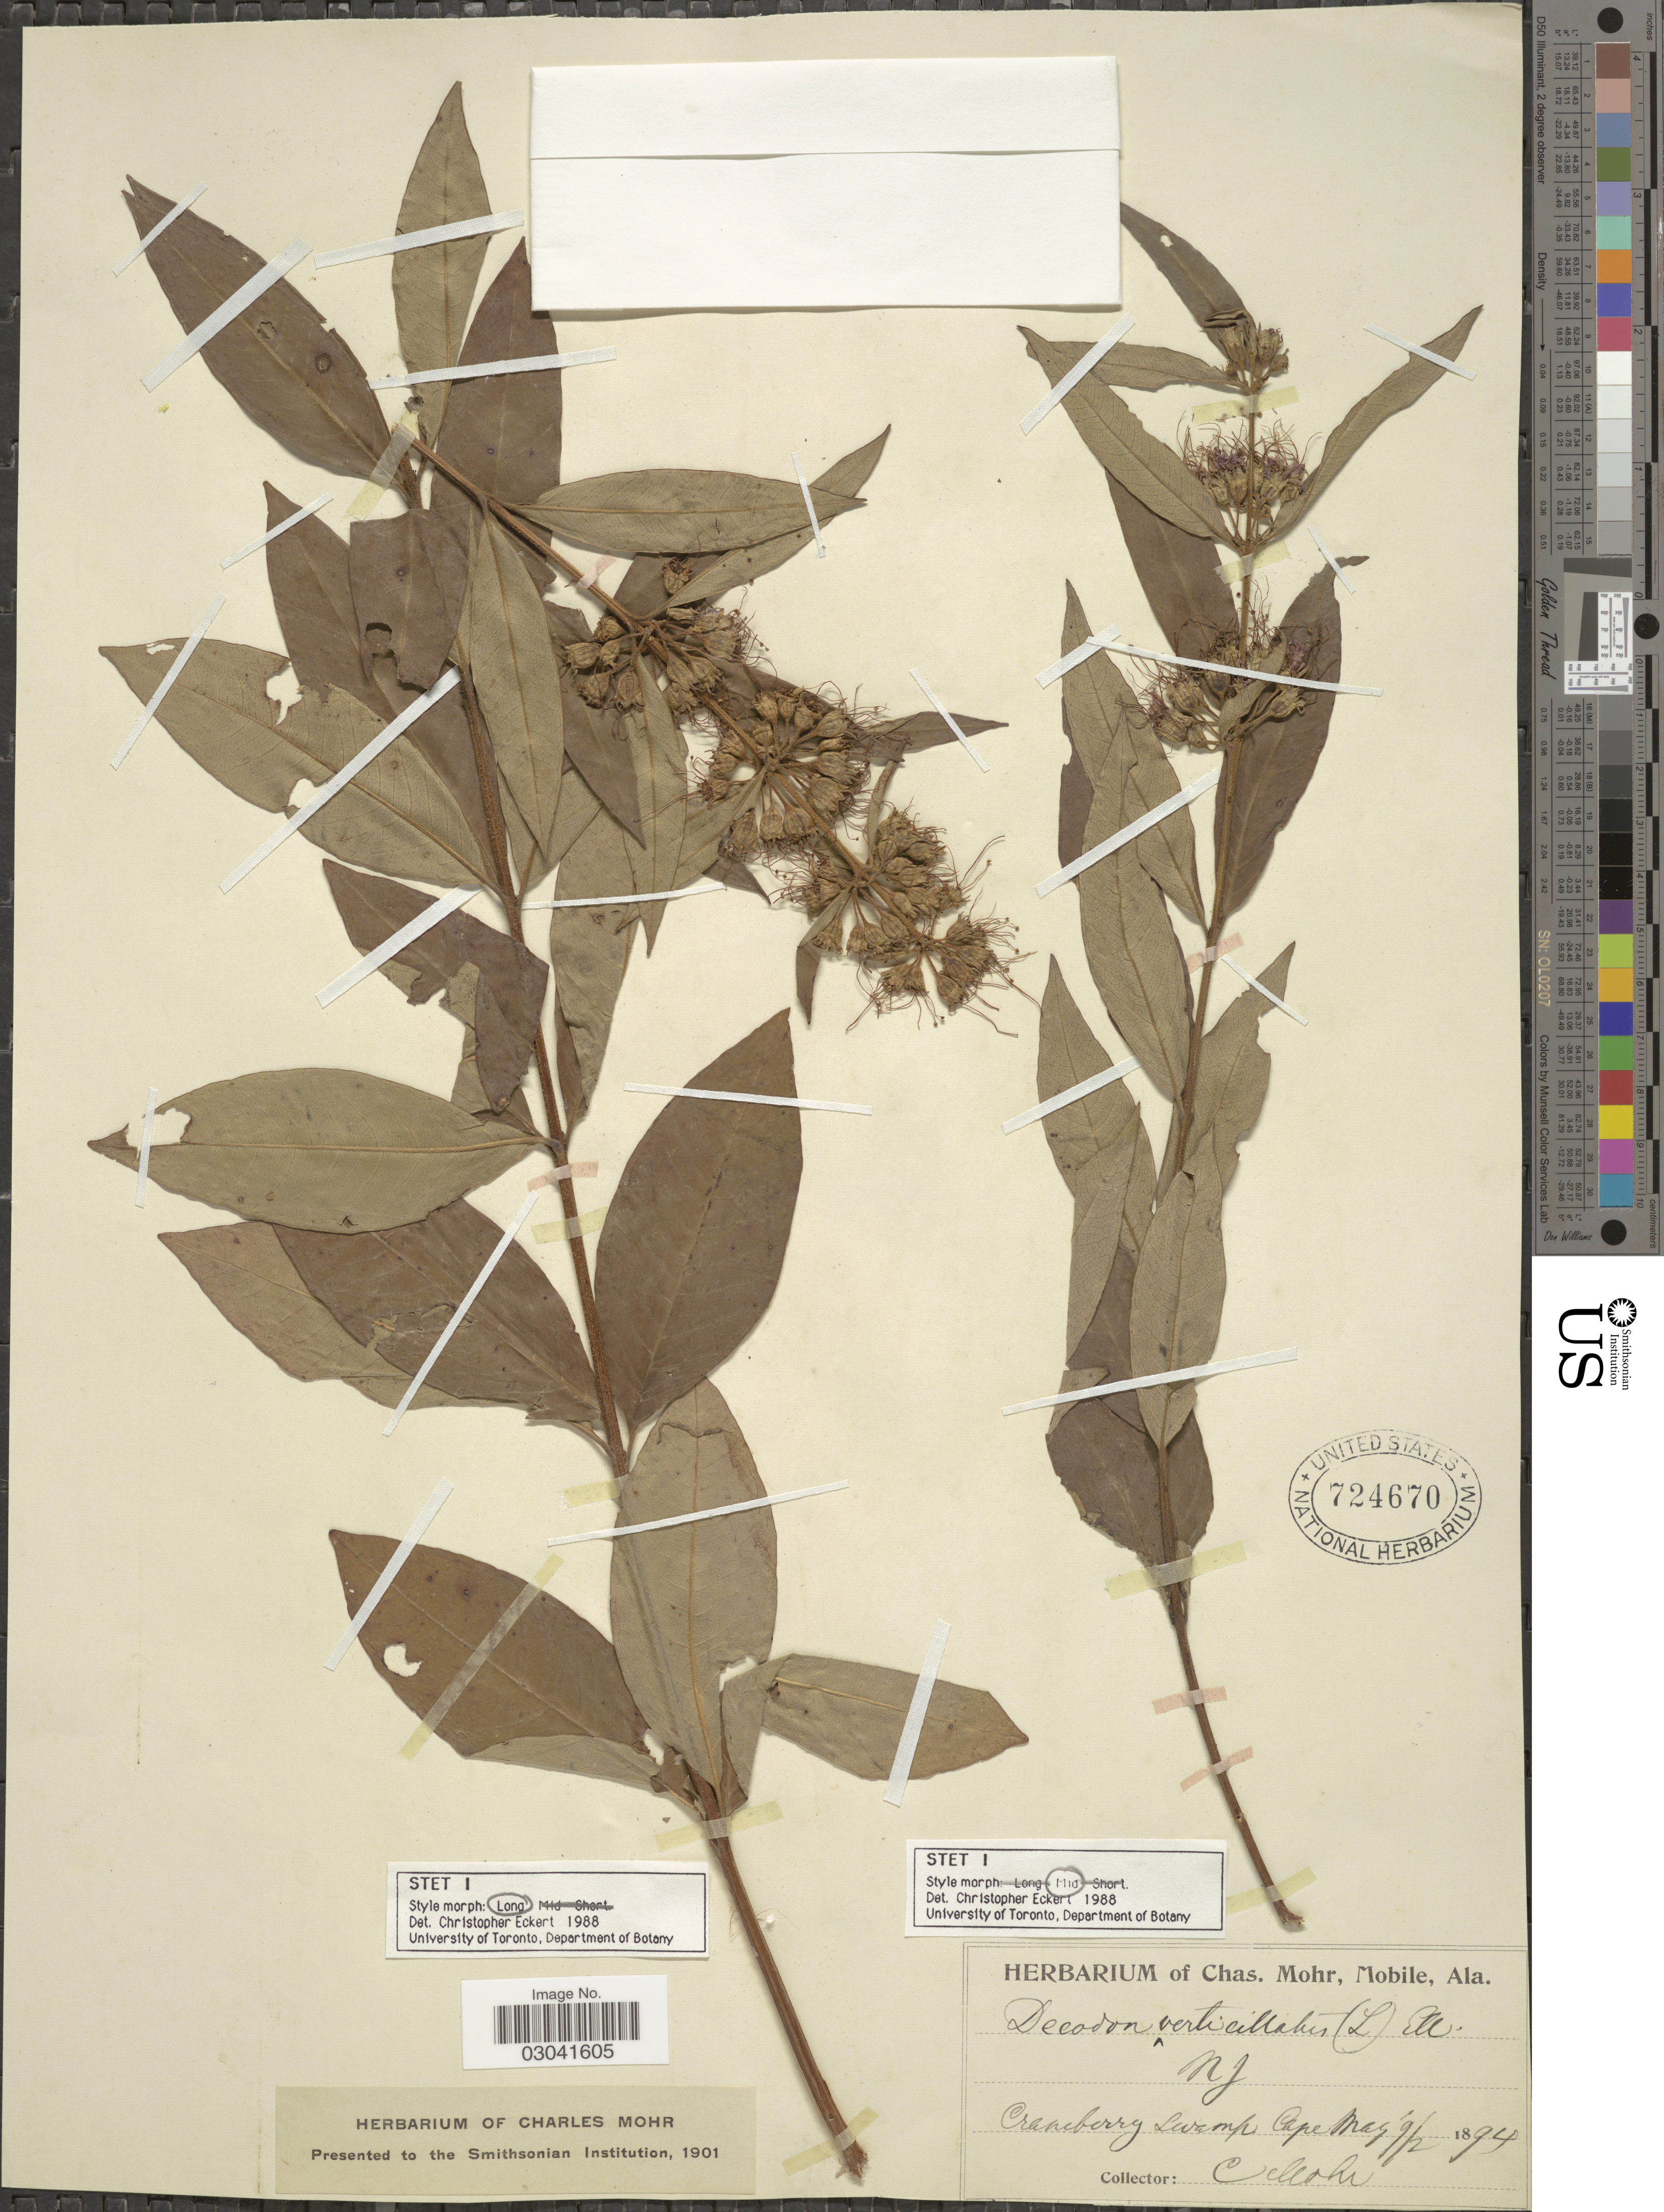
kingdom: Plantae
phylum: Tracheophyta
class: Magnoliopsida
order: Myrtales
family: Lythraceae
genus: Decodon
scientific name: Decodon verticillatus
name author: (L.) Elliott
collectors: Mohr, C. T. (herbarium)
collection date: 1894-05-02/1894-05-09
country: United States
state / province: Alabama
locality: Craneberry Swamp Cape.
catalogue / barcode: US 724670